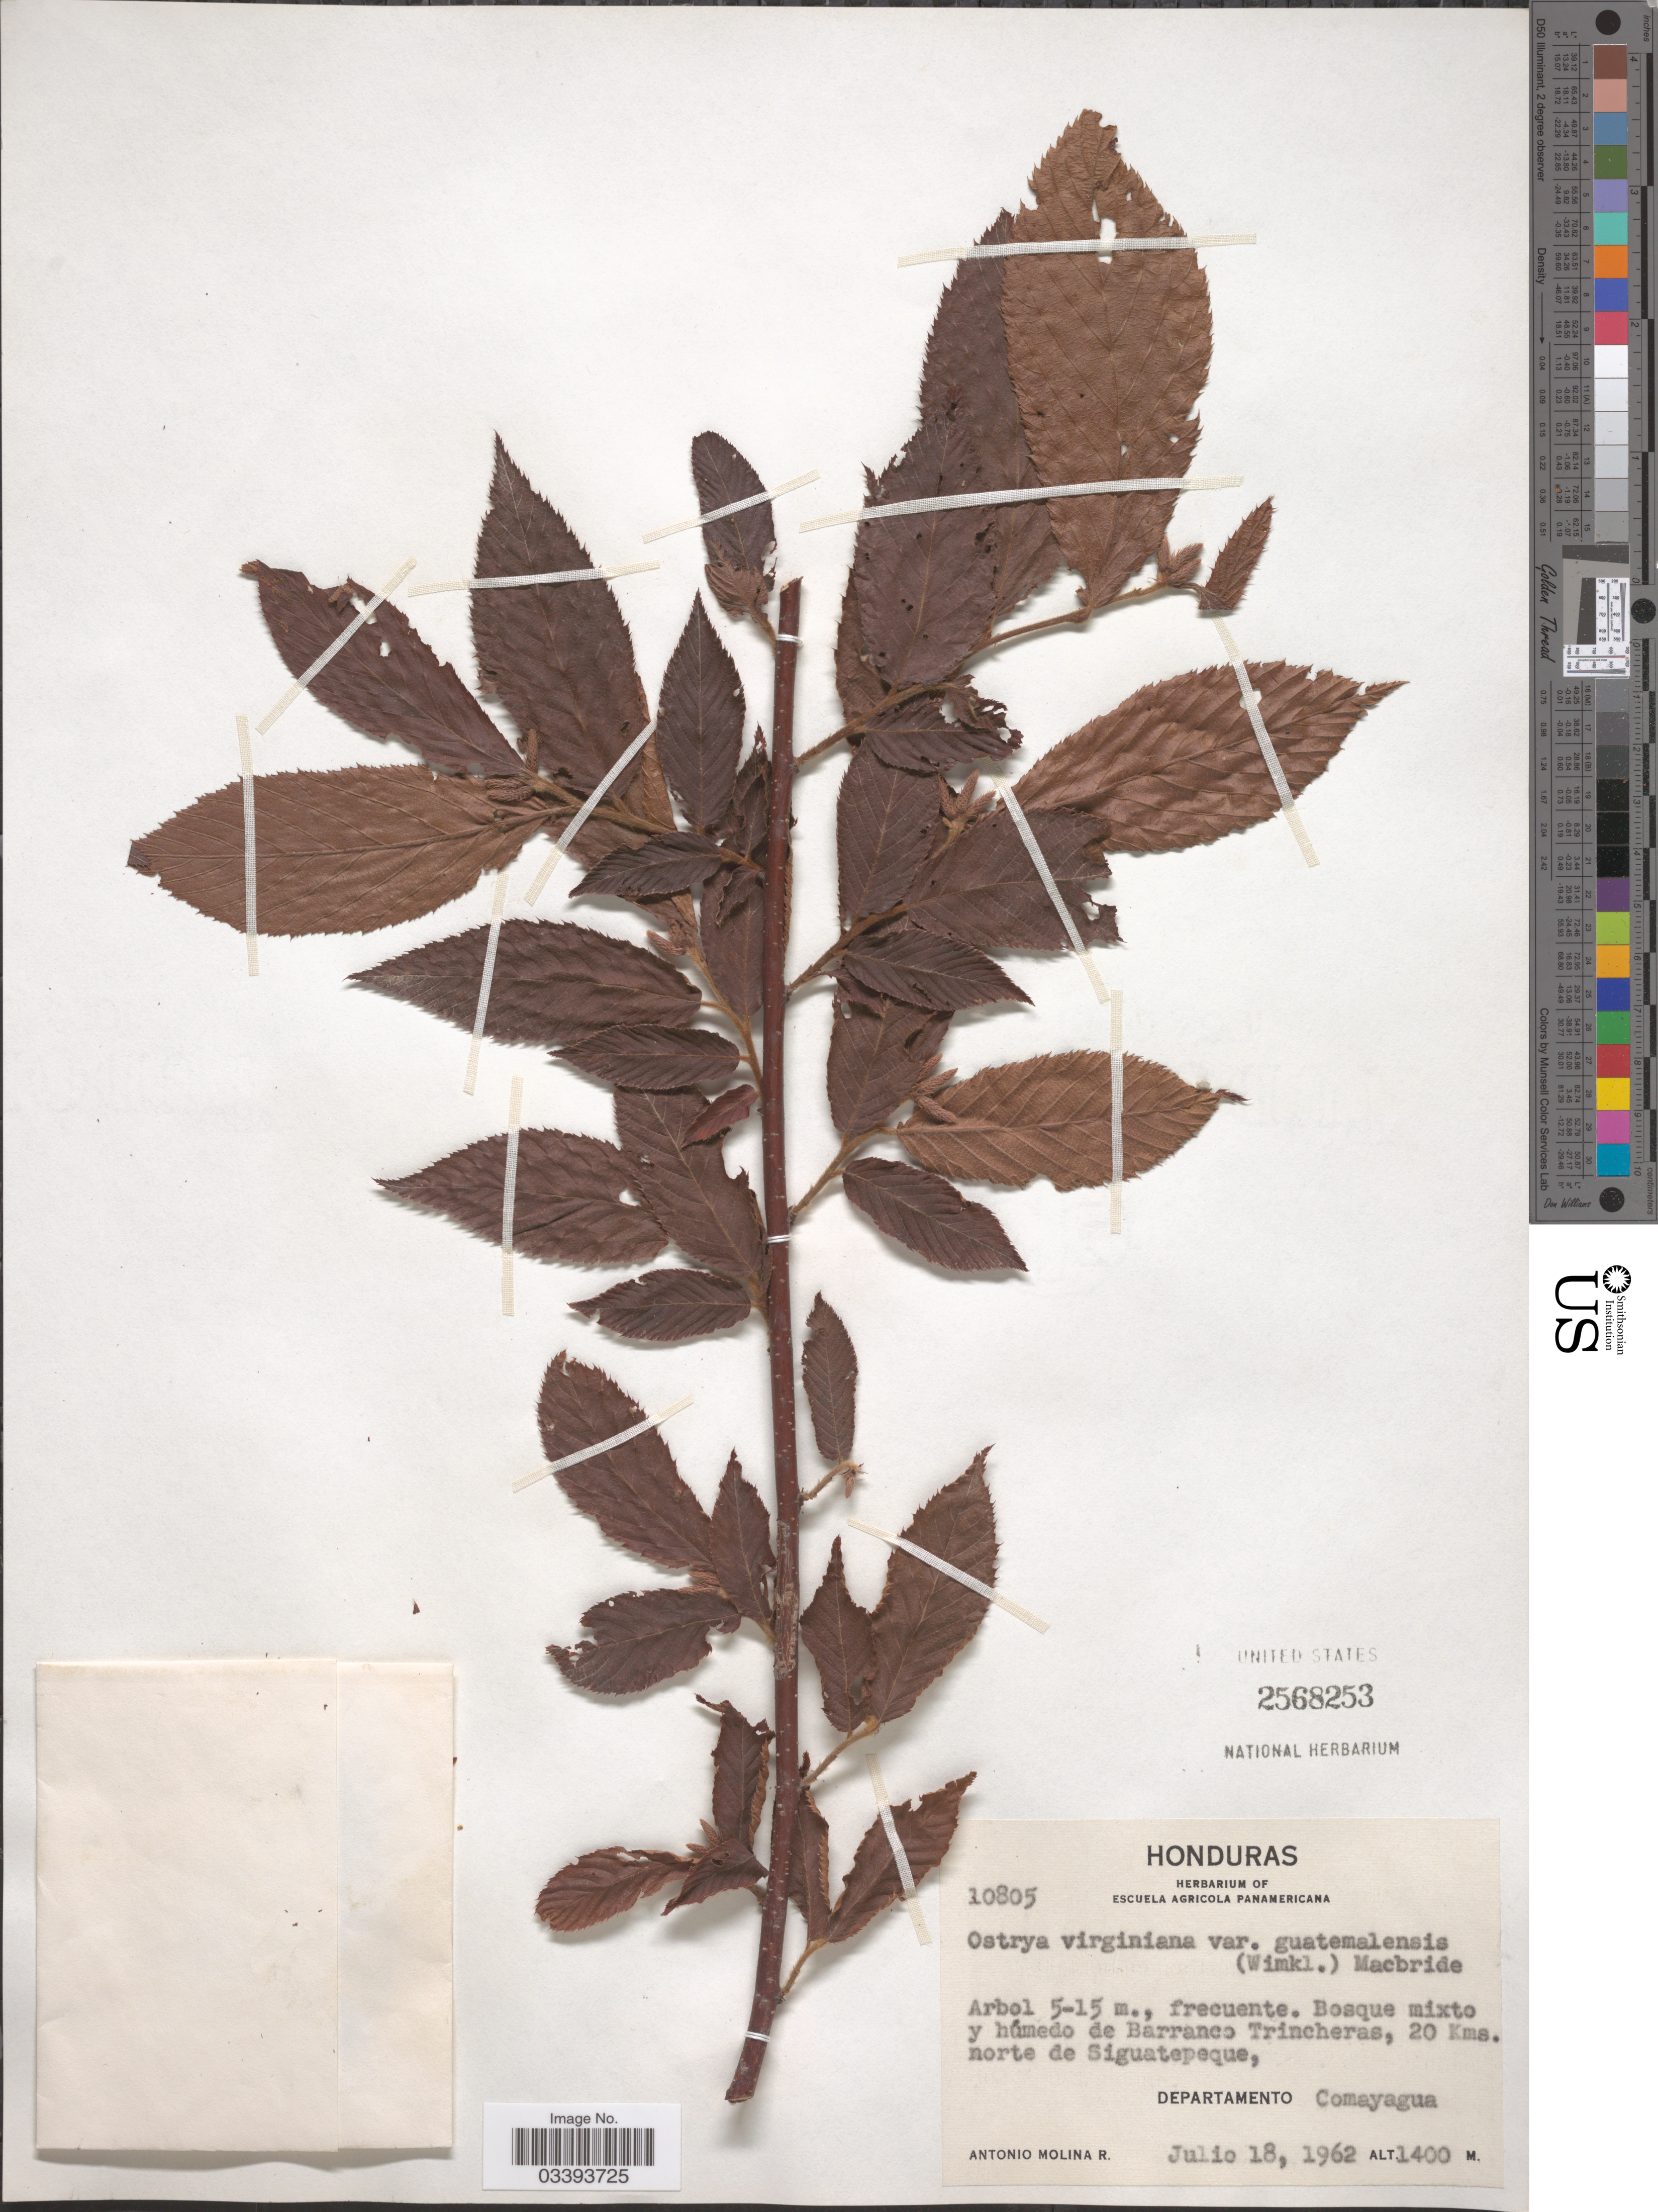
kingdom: Plantae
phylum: Tracheophyta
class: Magnoliopsida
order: Fagales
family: Betulaceae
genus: Ostrya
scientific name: Ostrya virginiana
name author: (Mill.) K. Koch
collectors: A. Molina R.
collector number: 10805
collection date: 1962-07-18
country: Honduras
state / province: Comayagua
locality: Bosque mixto y húmedo de Barranca Trincheras, 20 Kms. norte de Siguatepeque, Departamento Comayagua.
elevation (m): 1400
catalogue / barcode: US 2568253